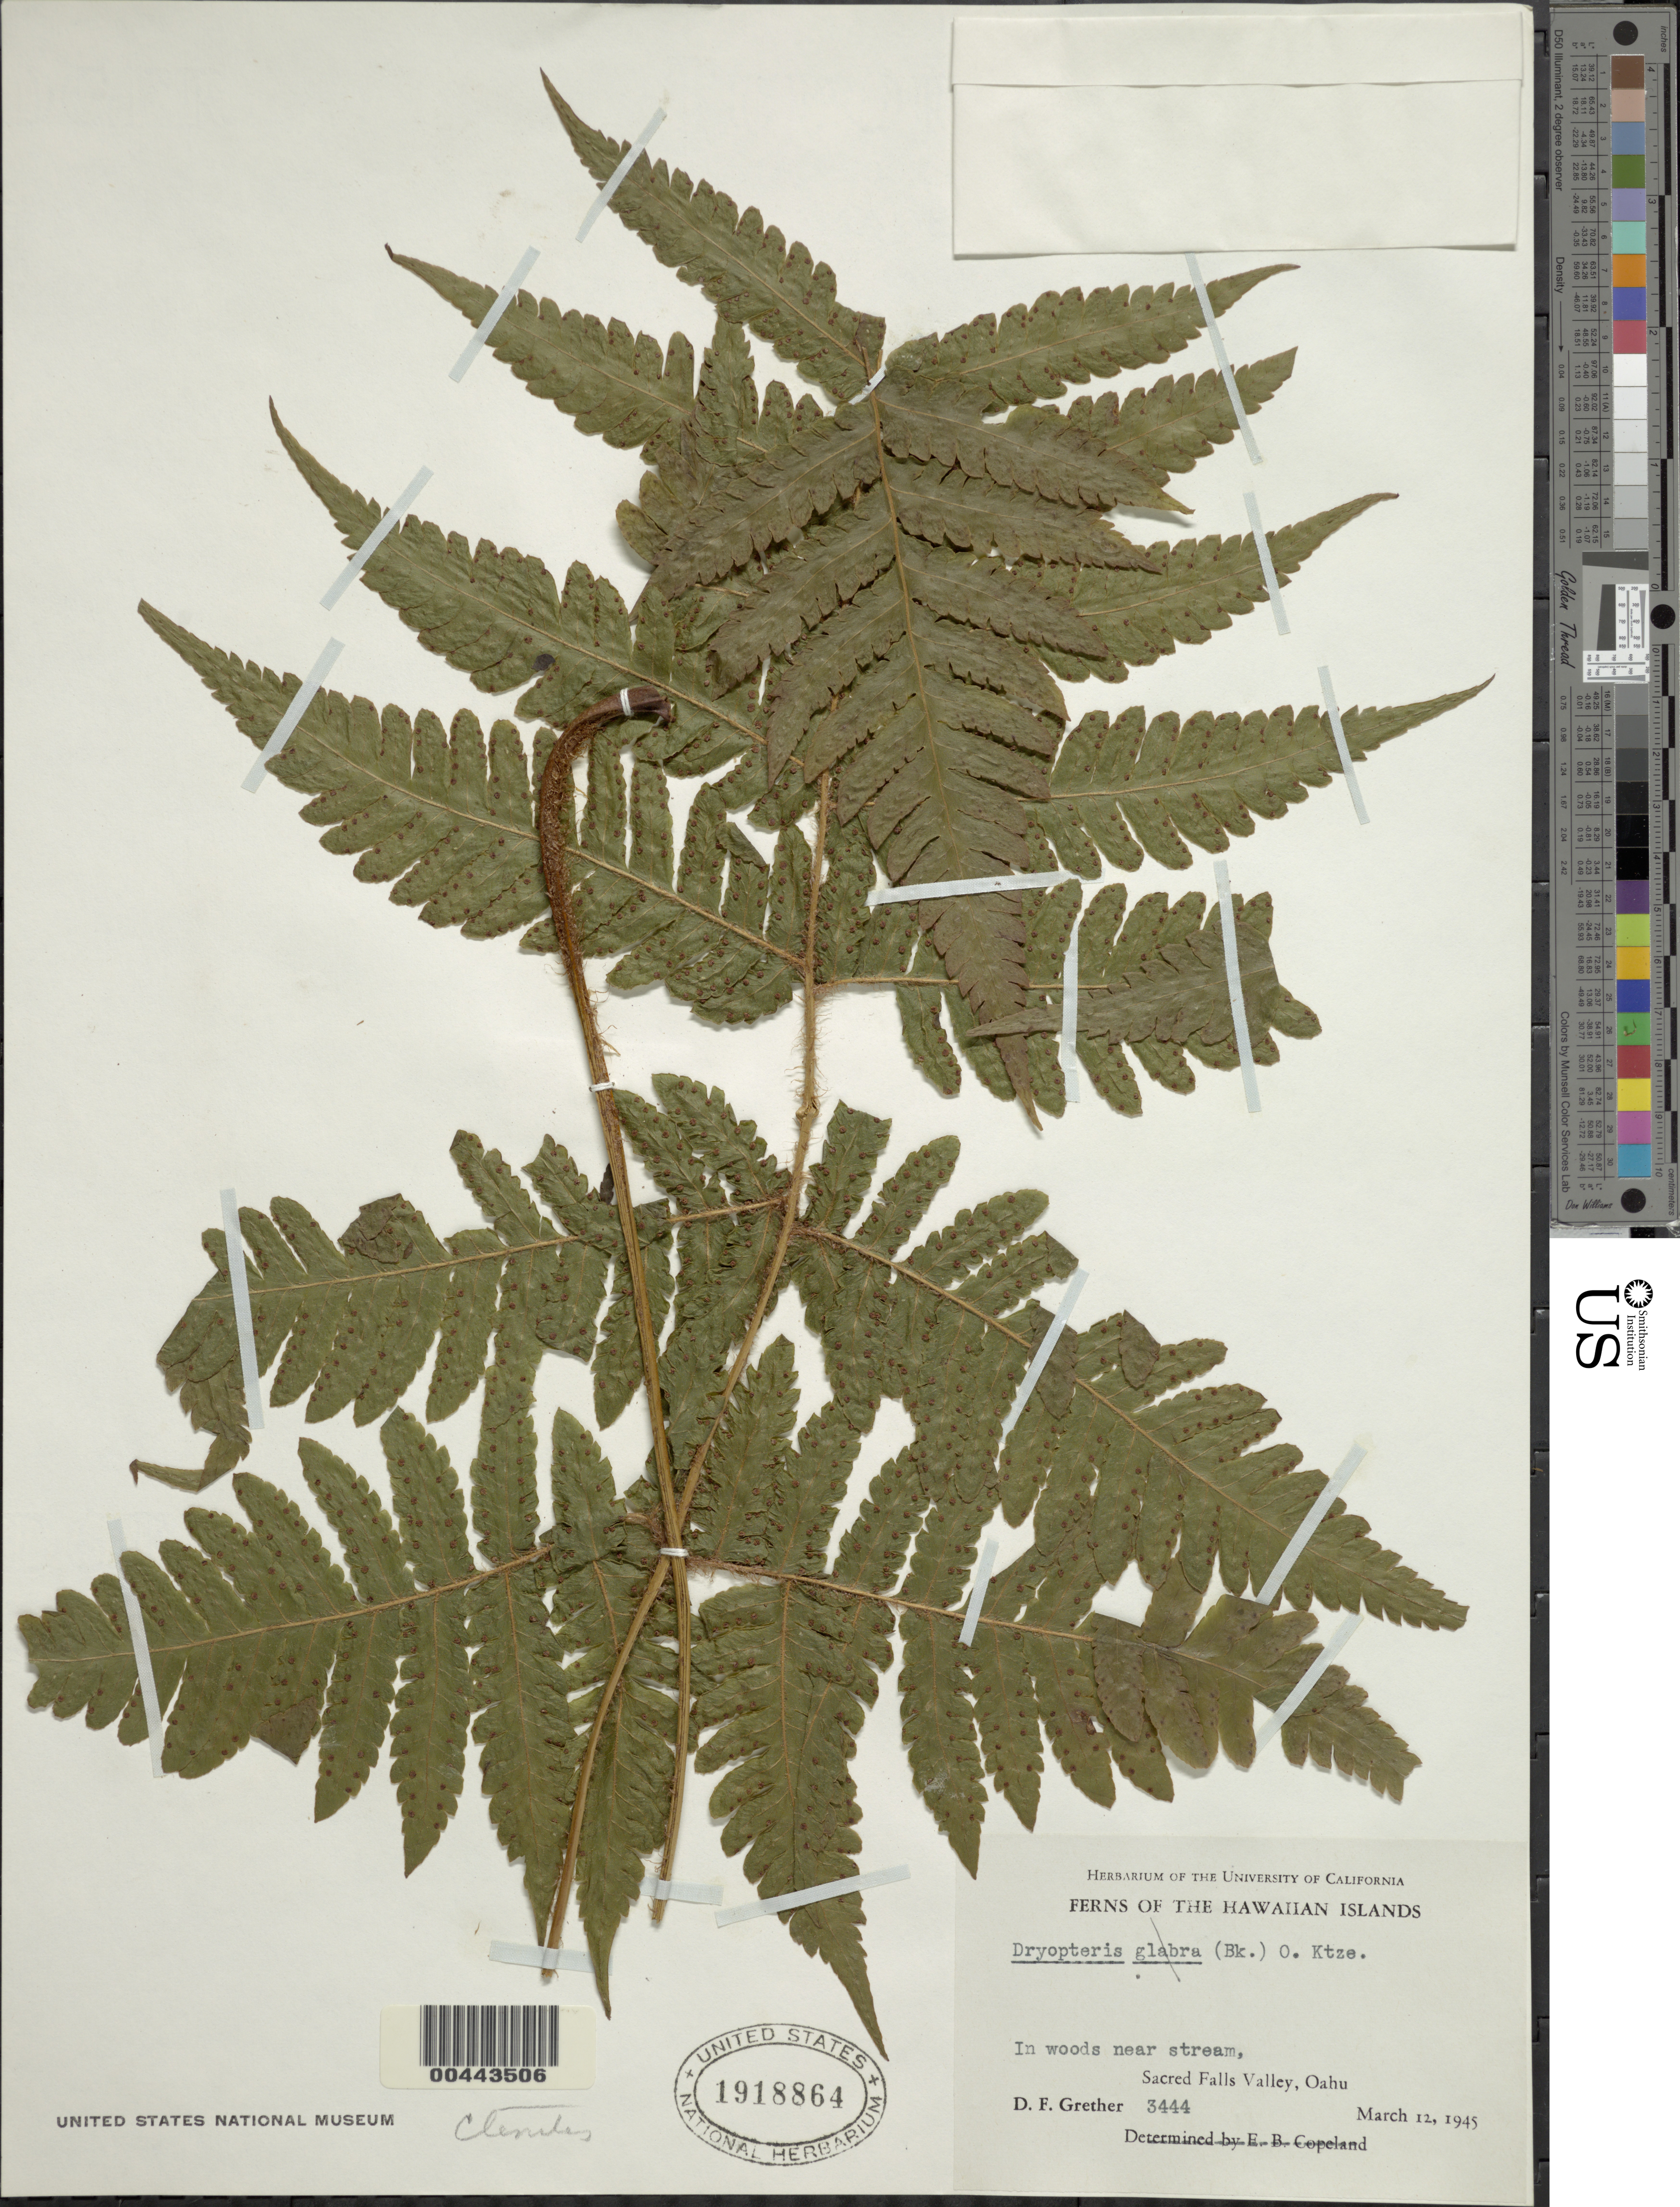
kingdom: Plantae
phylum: Tracheophyta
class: Polypodiopsida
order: Polypodiales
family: Dryopteridaceae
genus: Ctenitis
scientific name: Ctenitis honoluluensis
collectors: D. F. Grether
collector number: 3444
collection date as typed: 12 Mar 1945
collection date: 1945-03-12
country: United States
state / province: Hawaii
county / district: Honolulu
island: Oahu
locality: Secred Falls Valley, Oahu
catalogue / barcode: US 1918864